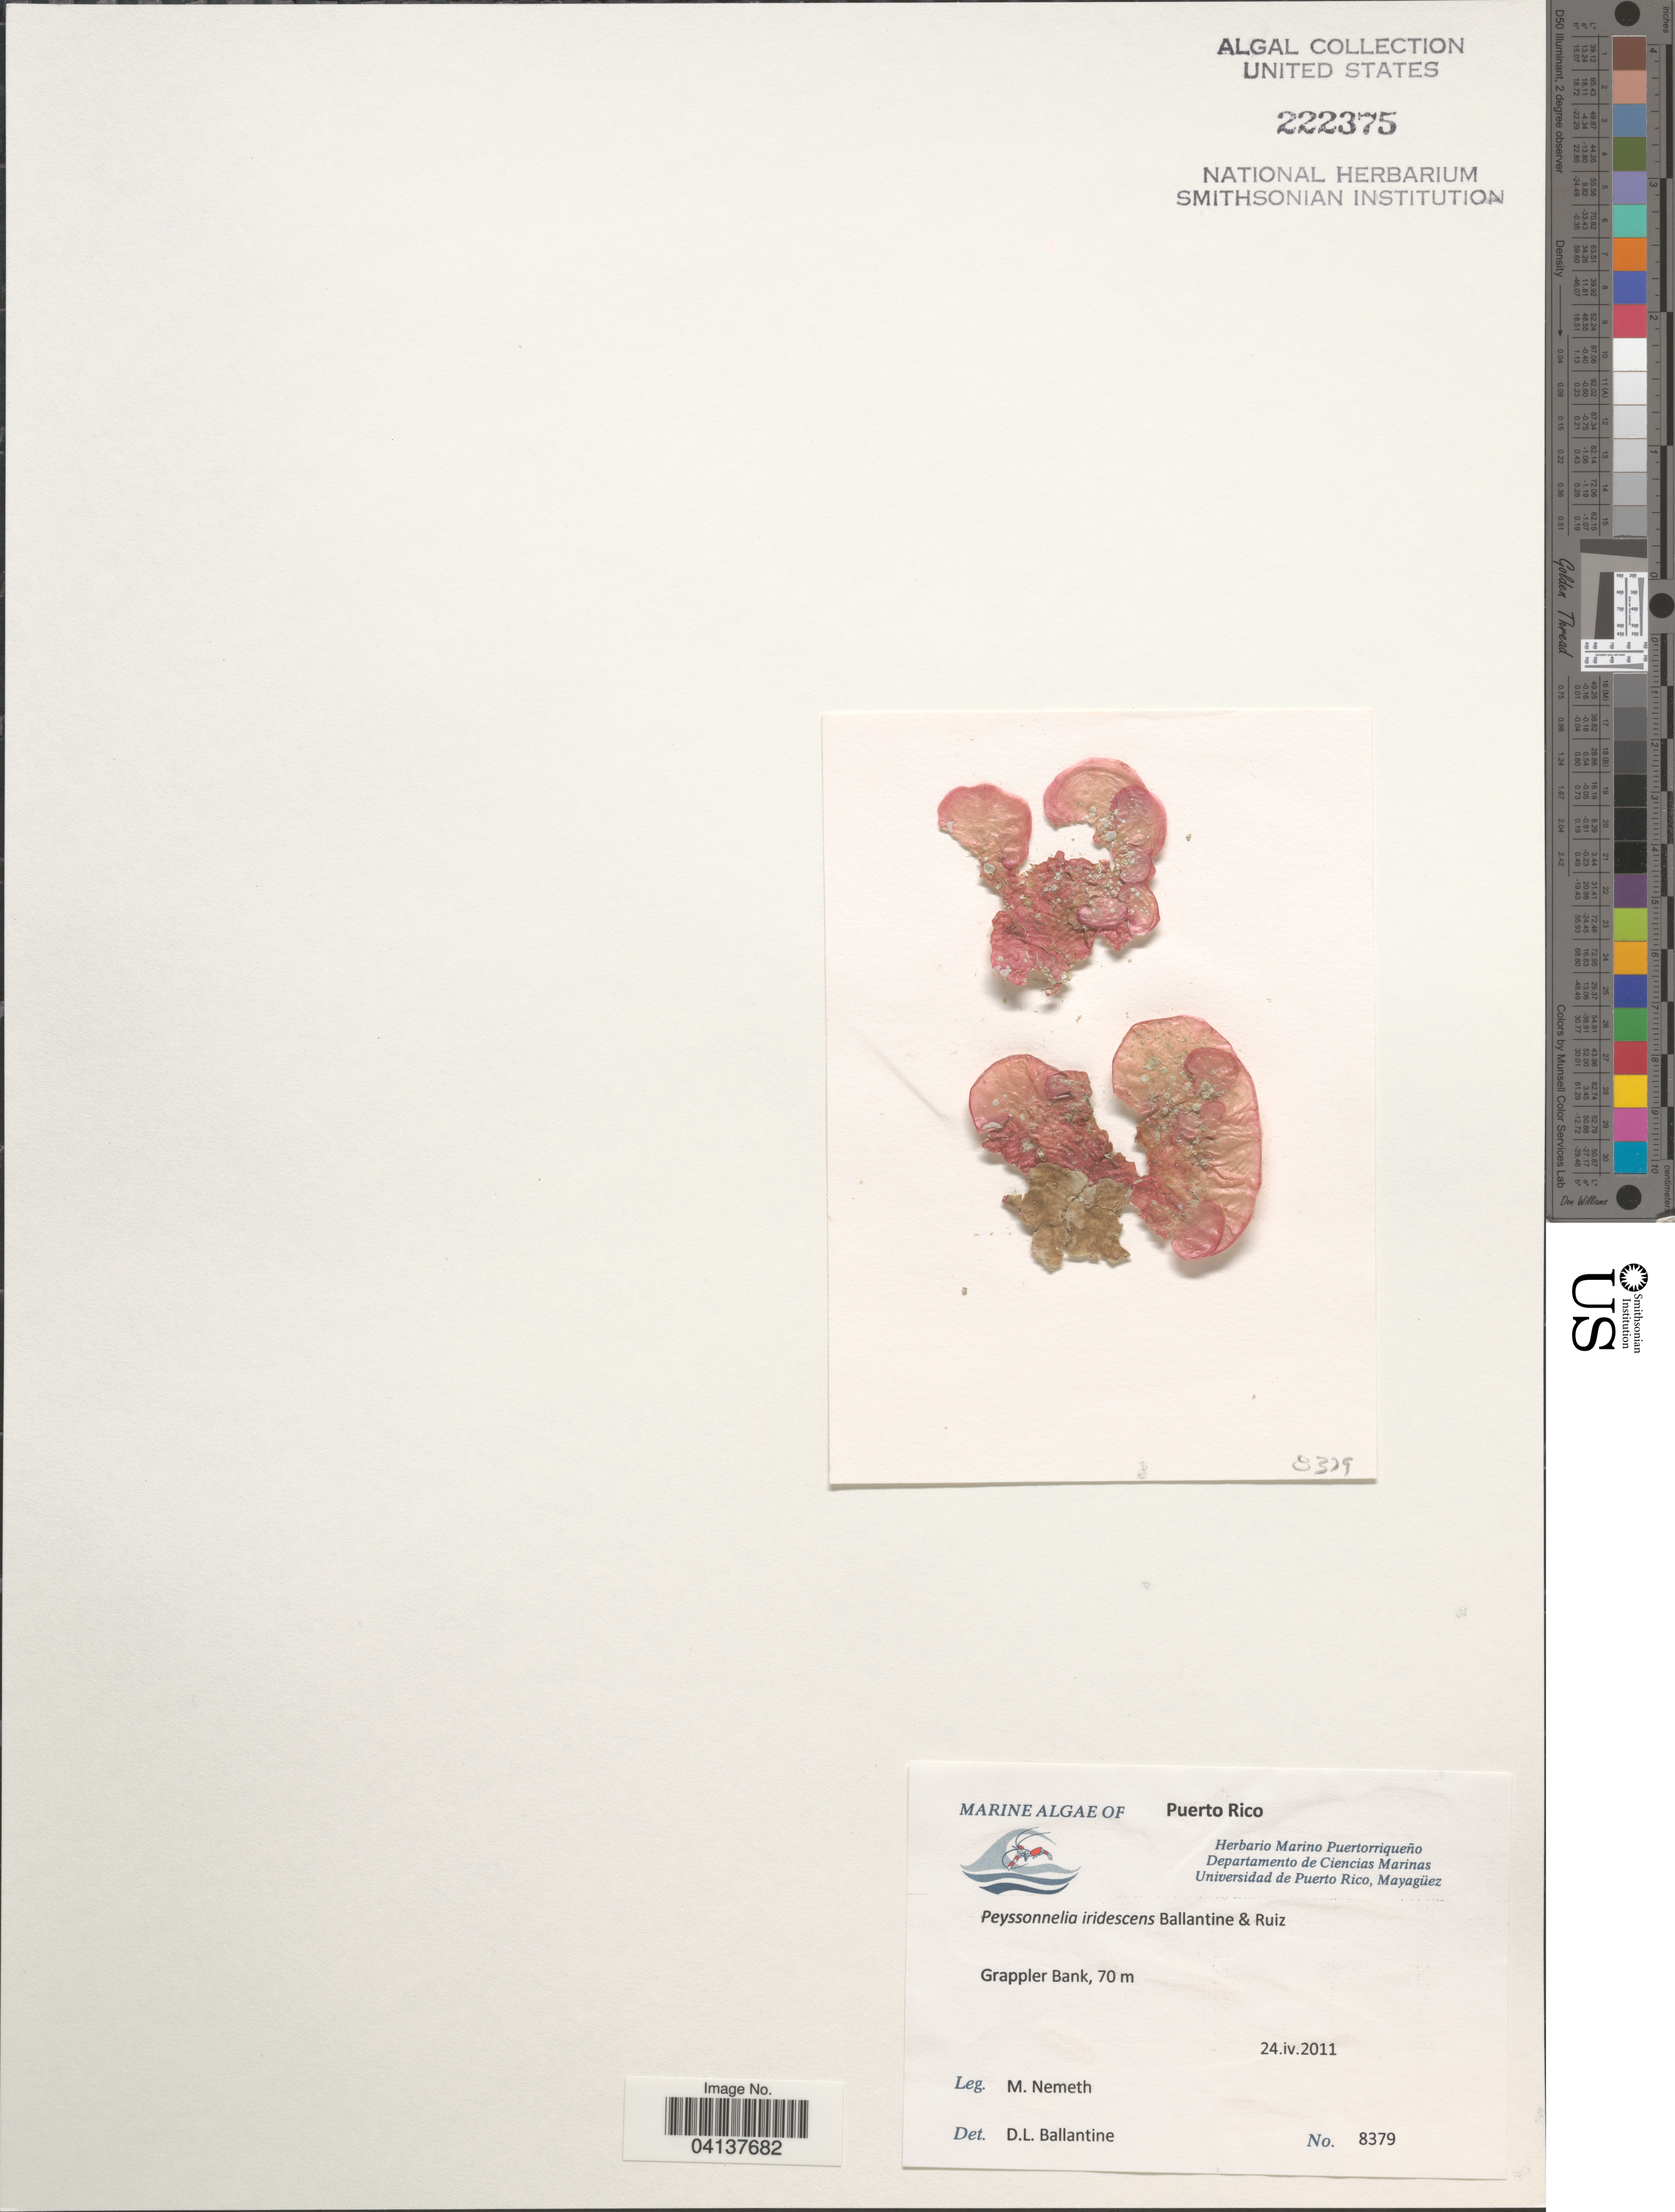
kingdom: Plantae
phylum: Rhodophyta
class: Florideophyceae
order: Peyssonneliales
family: Peyssonneliaceae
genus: Peyssonnelia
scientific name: Peyssonnelia iridescens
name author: D.L. Ballant. & H.Ruiz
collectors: M. Nemeth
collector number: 8379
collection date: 2011-04-24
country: Puerto Rico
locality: Grappler Bank.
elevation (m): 70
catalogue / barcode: US 222375